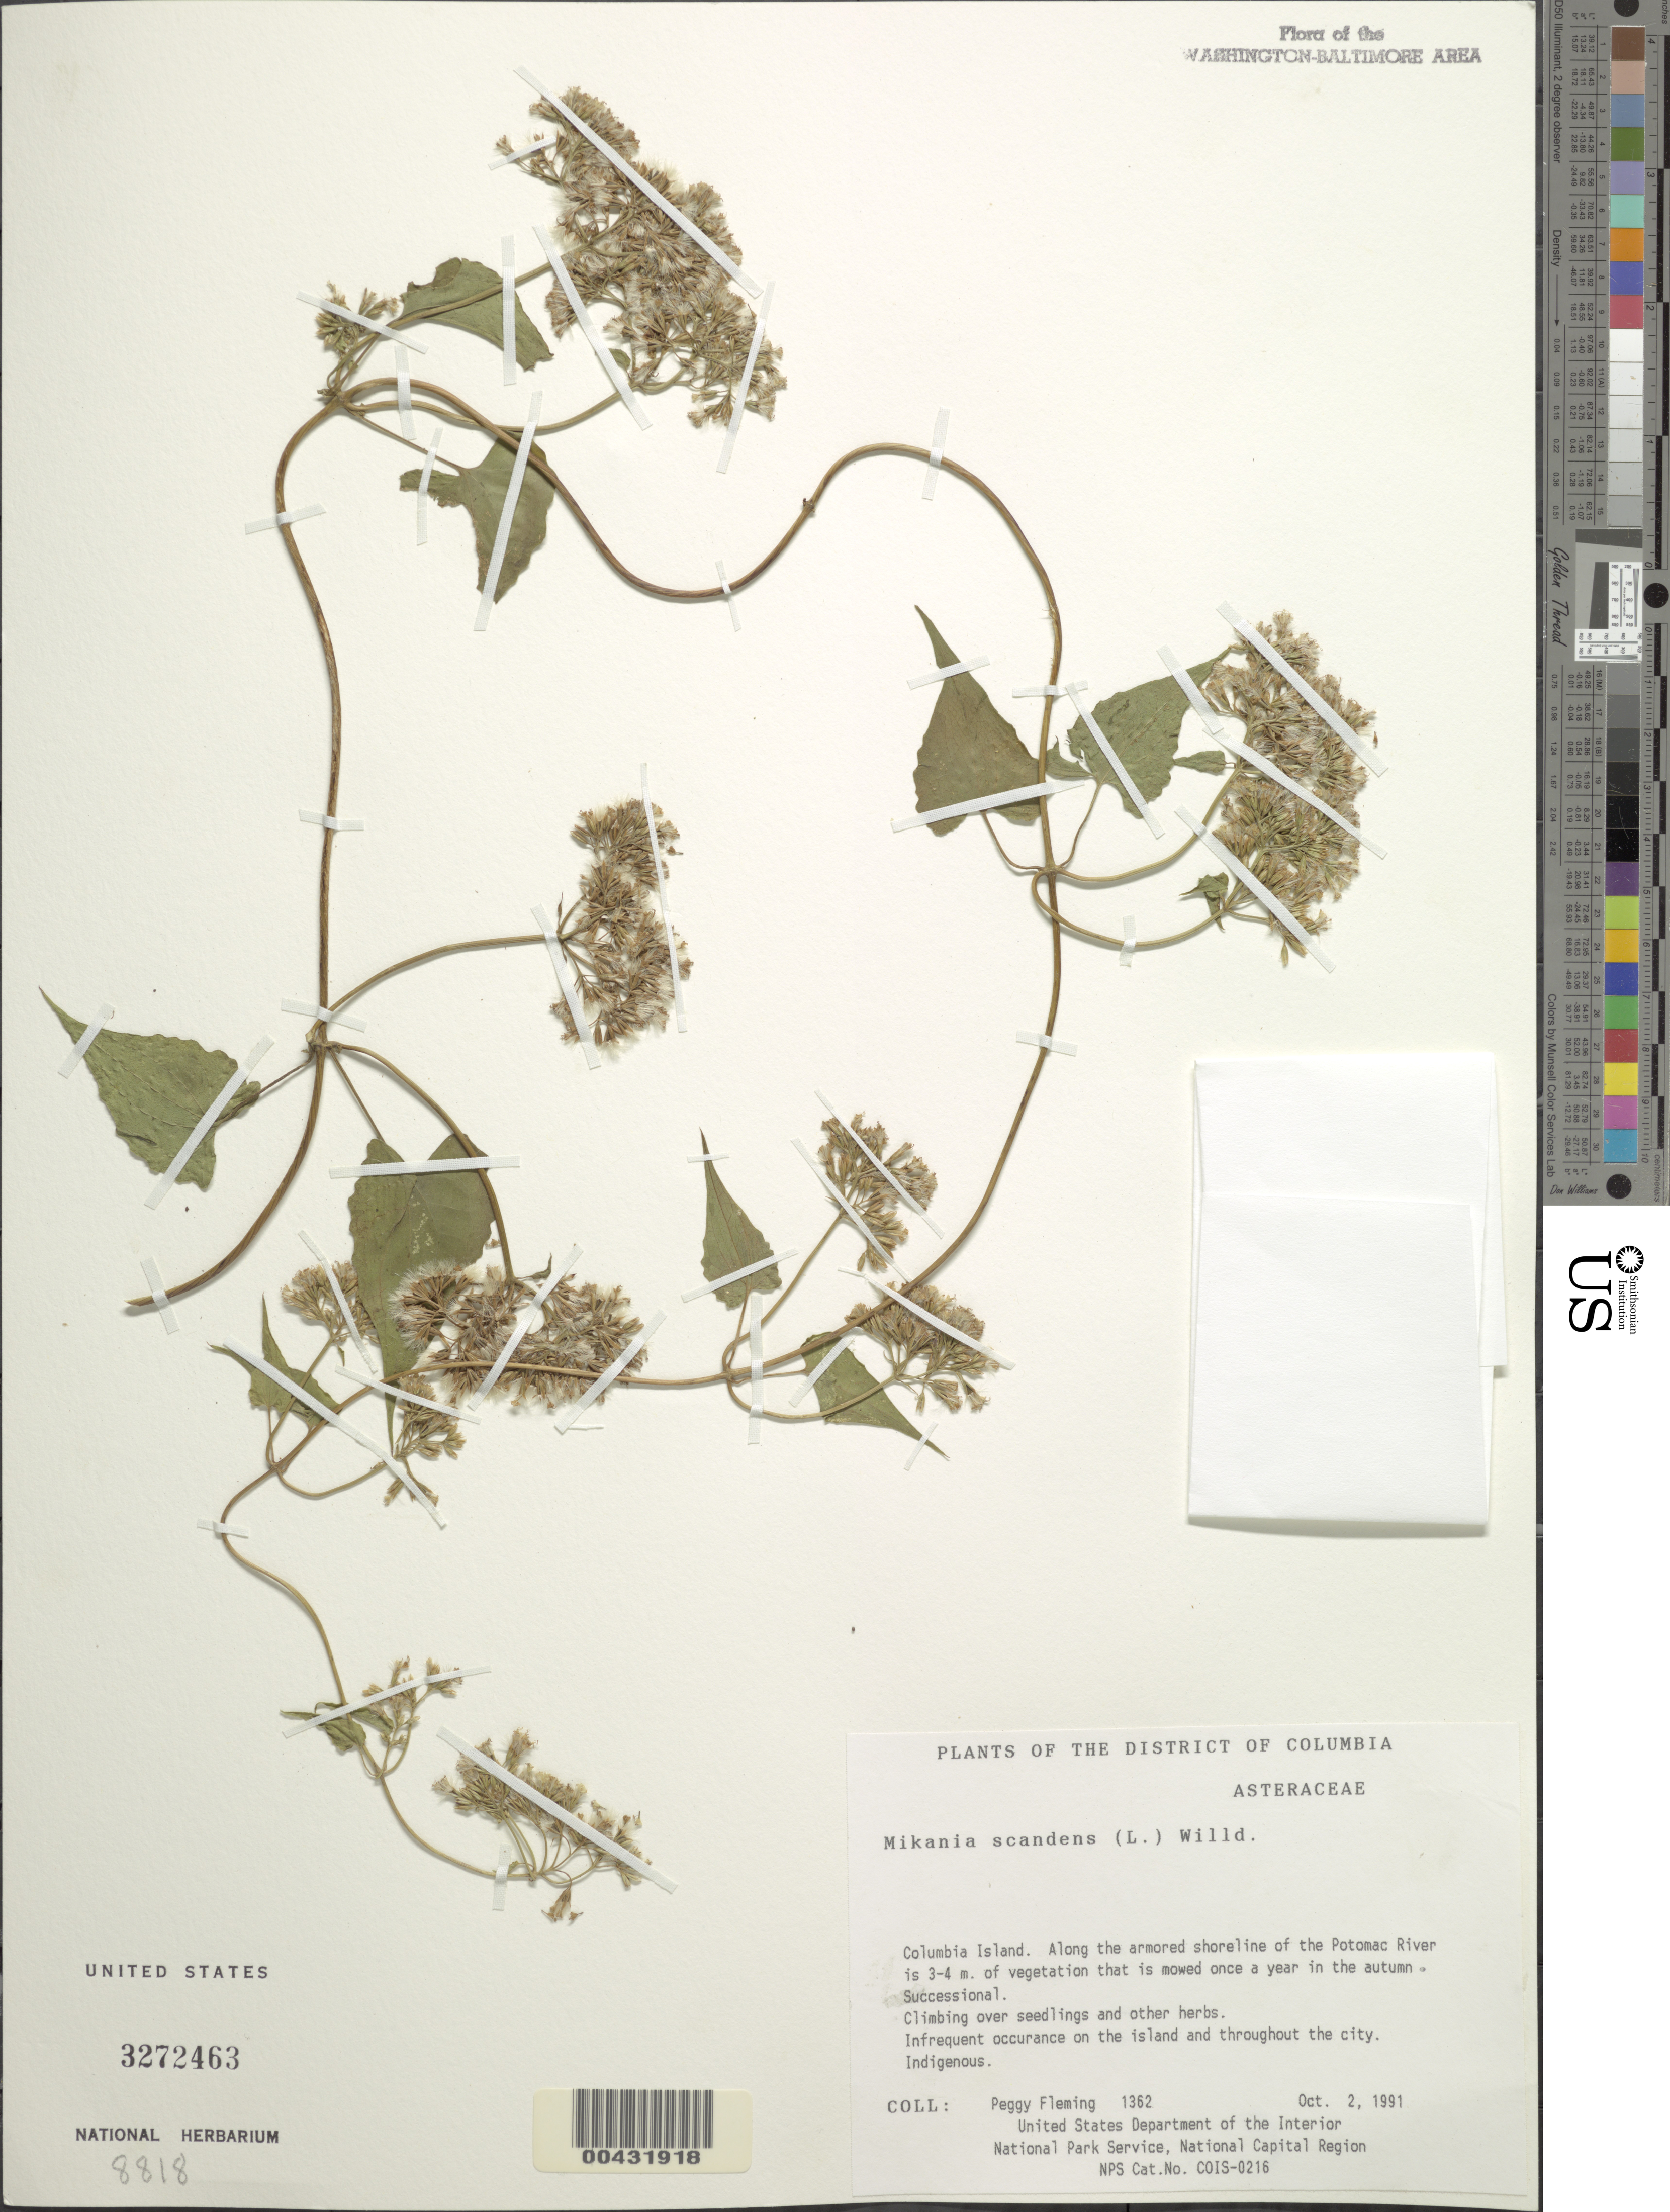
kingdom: Plantae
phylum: Tracheophyta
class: Magnoliopsida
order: Asterales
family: Asteraceae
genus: Mikania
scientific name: Mikania scandens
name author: (L.) Willd.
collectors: P. Fleming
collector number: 1362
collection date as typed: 02 Oct 1991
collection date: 1991-10-02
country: United States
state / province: District of Columbia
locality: Columbia Island, along shoreline of the Potomac River Columbia Island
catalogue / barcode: US 3272463